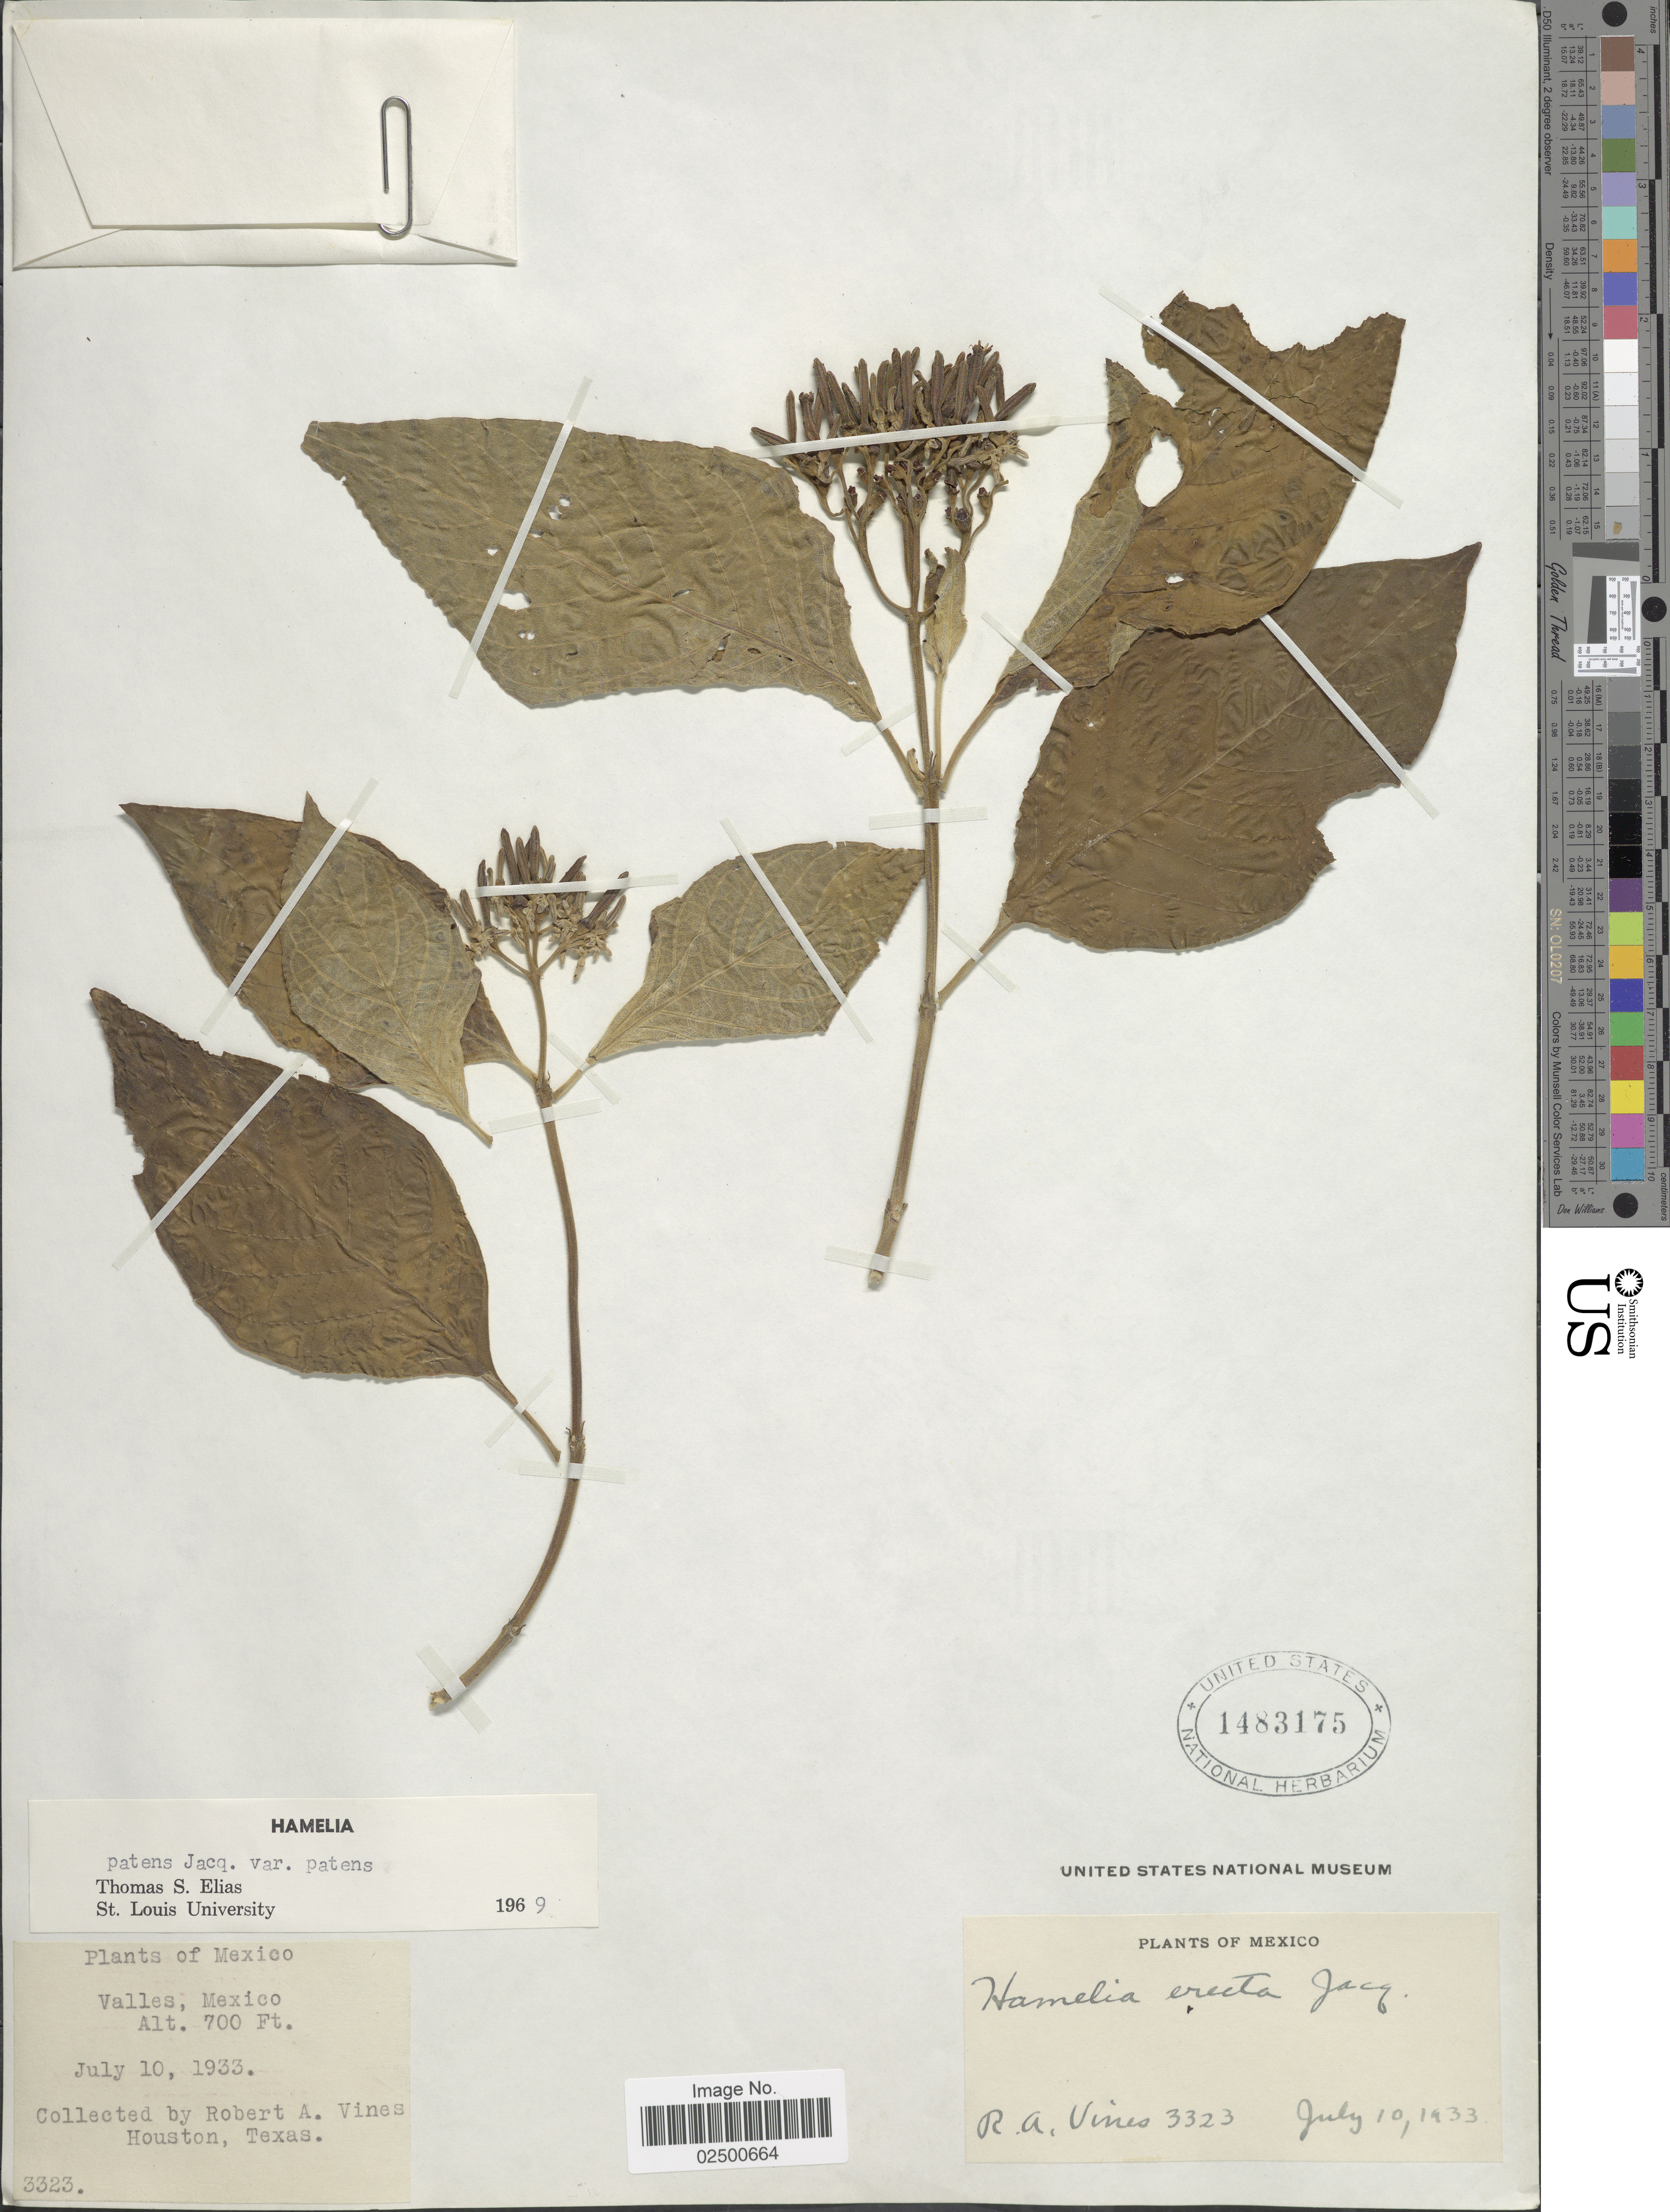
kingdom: Plantae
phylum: Tracheophyta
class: Magnoliopsida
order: Gentianales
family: Rubiaceae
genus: Hamelia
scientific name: Hamelia patens var. patens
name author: Jacq.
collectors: R. Vines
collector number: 3323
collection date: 1933-07-10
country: Mexico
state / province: México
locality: Valles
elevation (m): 213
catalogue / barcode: US 1483175